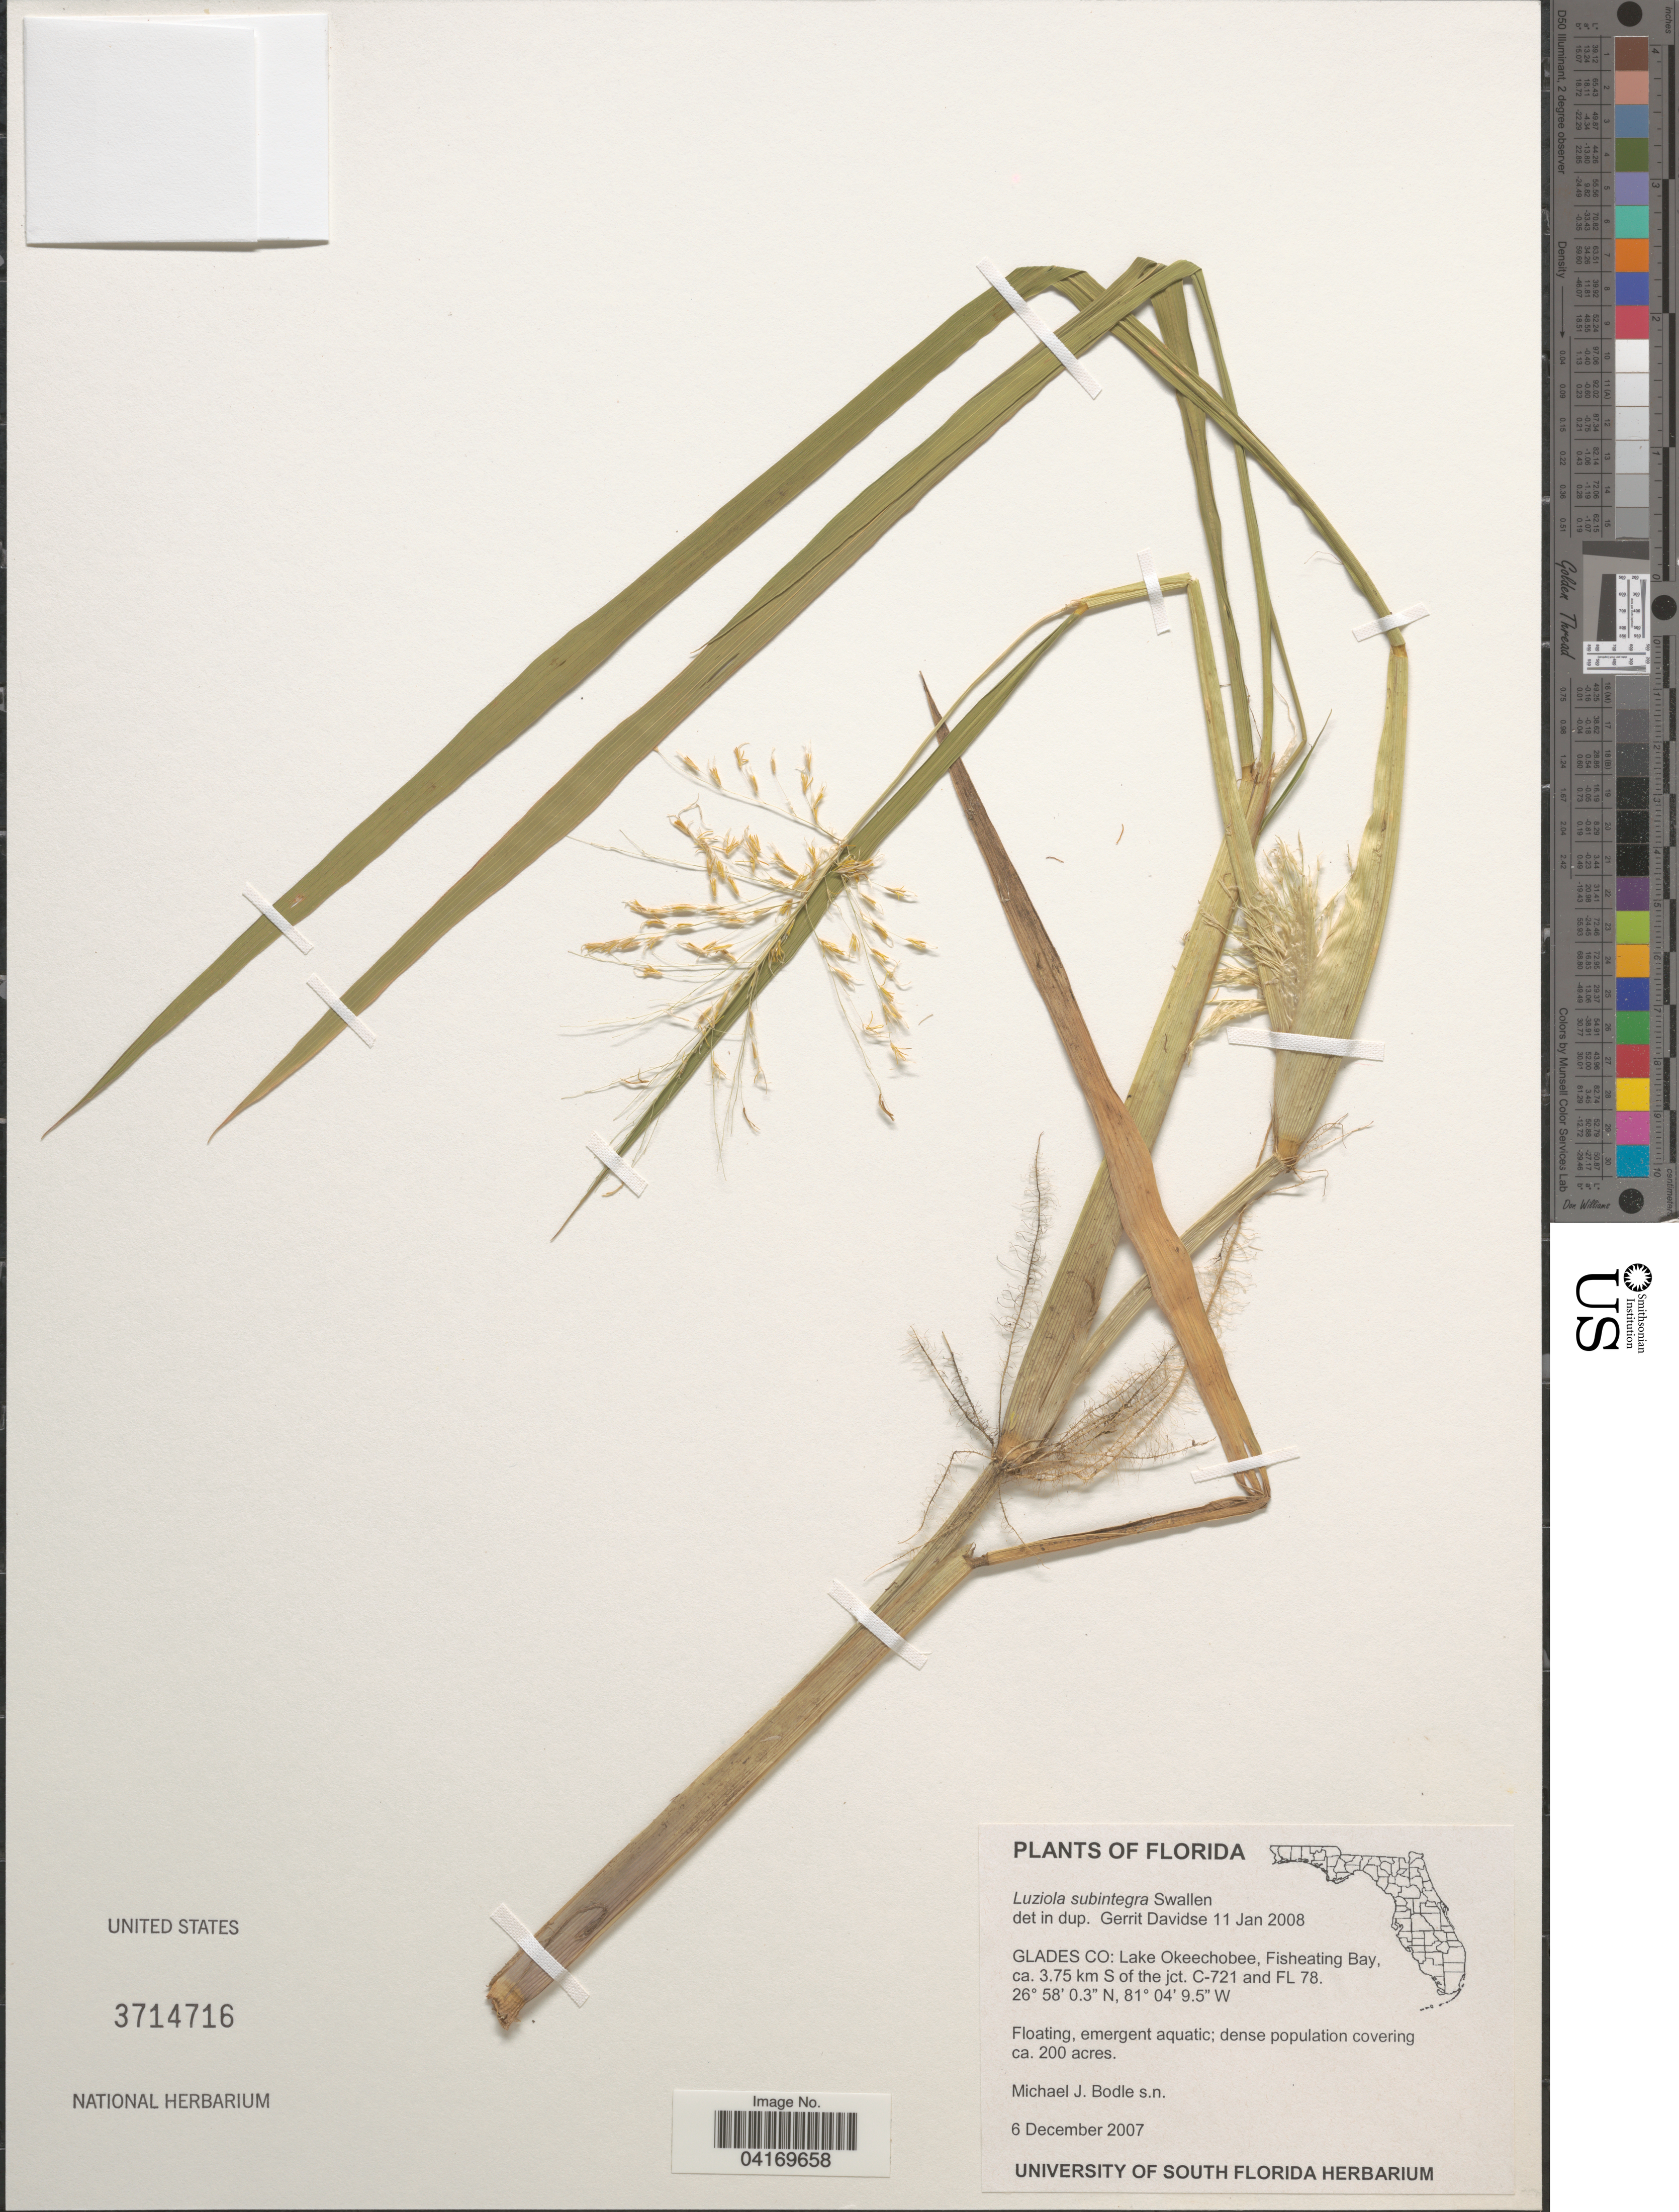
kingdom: Plantae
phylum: Tracheophyta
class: Liliopsida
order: Poales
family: Poaceae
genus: Luziola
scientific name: Luziola subintegra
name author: Swallen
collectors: M. Bodle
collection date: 2007-12-06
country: United States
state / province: Florida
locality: Glades Co: Lake Okeechobee, Fisheating Bay, ca. 3.75 km SE of jct. C-721 and FL 78.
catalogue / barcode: US 3714716